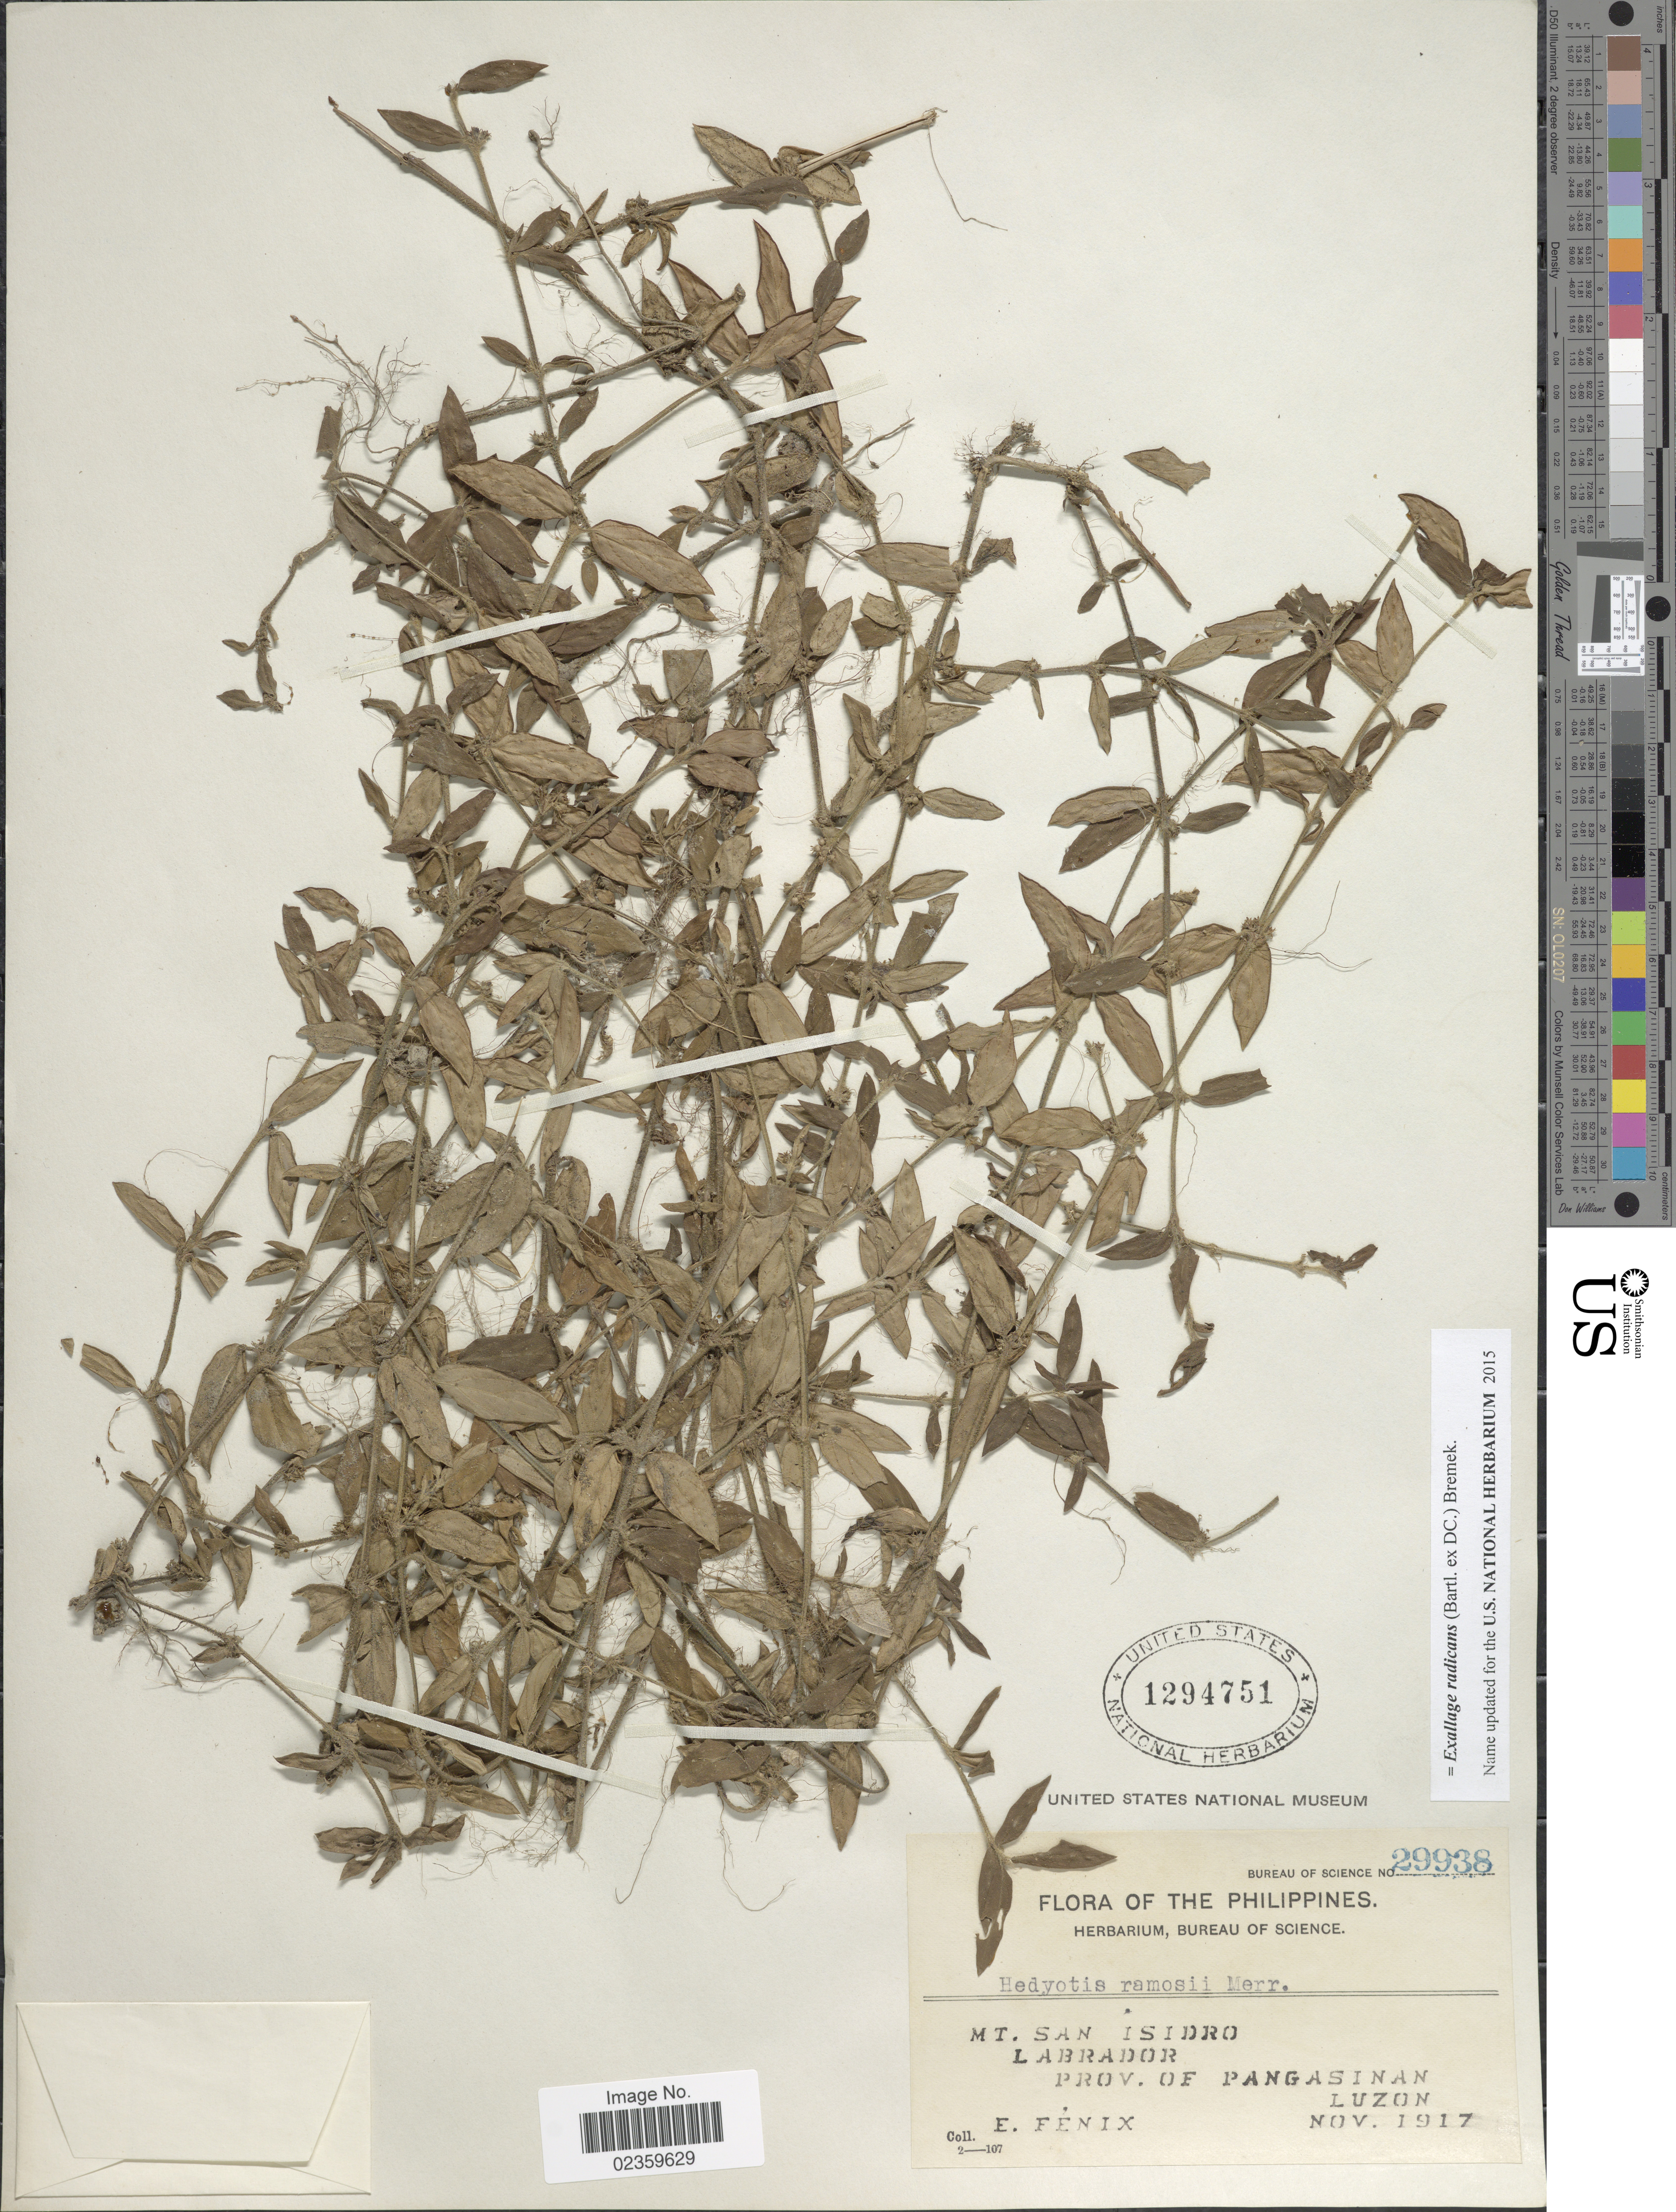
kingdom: Plantae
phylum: Tracheophyta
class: Magnoliopsida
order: Gentianales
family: Rubiaceae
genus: Exallage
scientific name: Exallage radicans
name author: (Bartl. ex DC.) Bremek.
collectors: E. Fénix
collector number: Bureau of Science 29938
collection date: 1917-11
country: Philippines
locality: Mt. San Isidro. Labrador. Prov. of Pangasinan. Luzon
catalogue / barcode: US 1294751